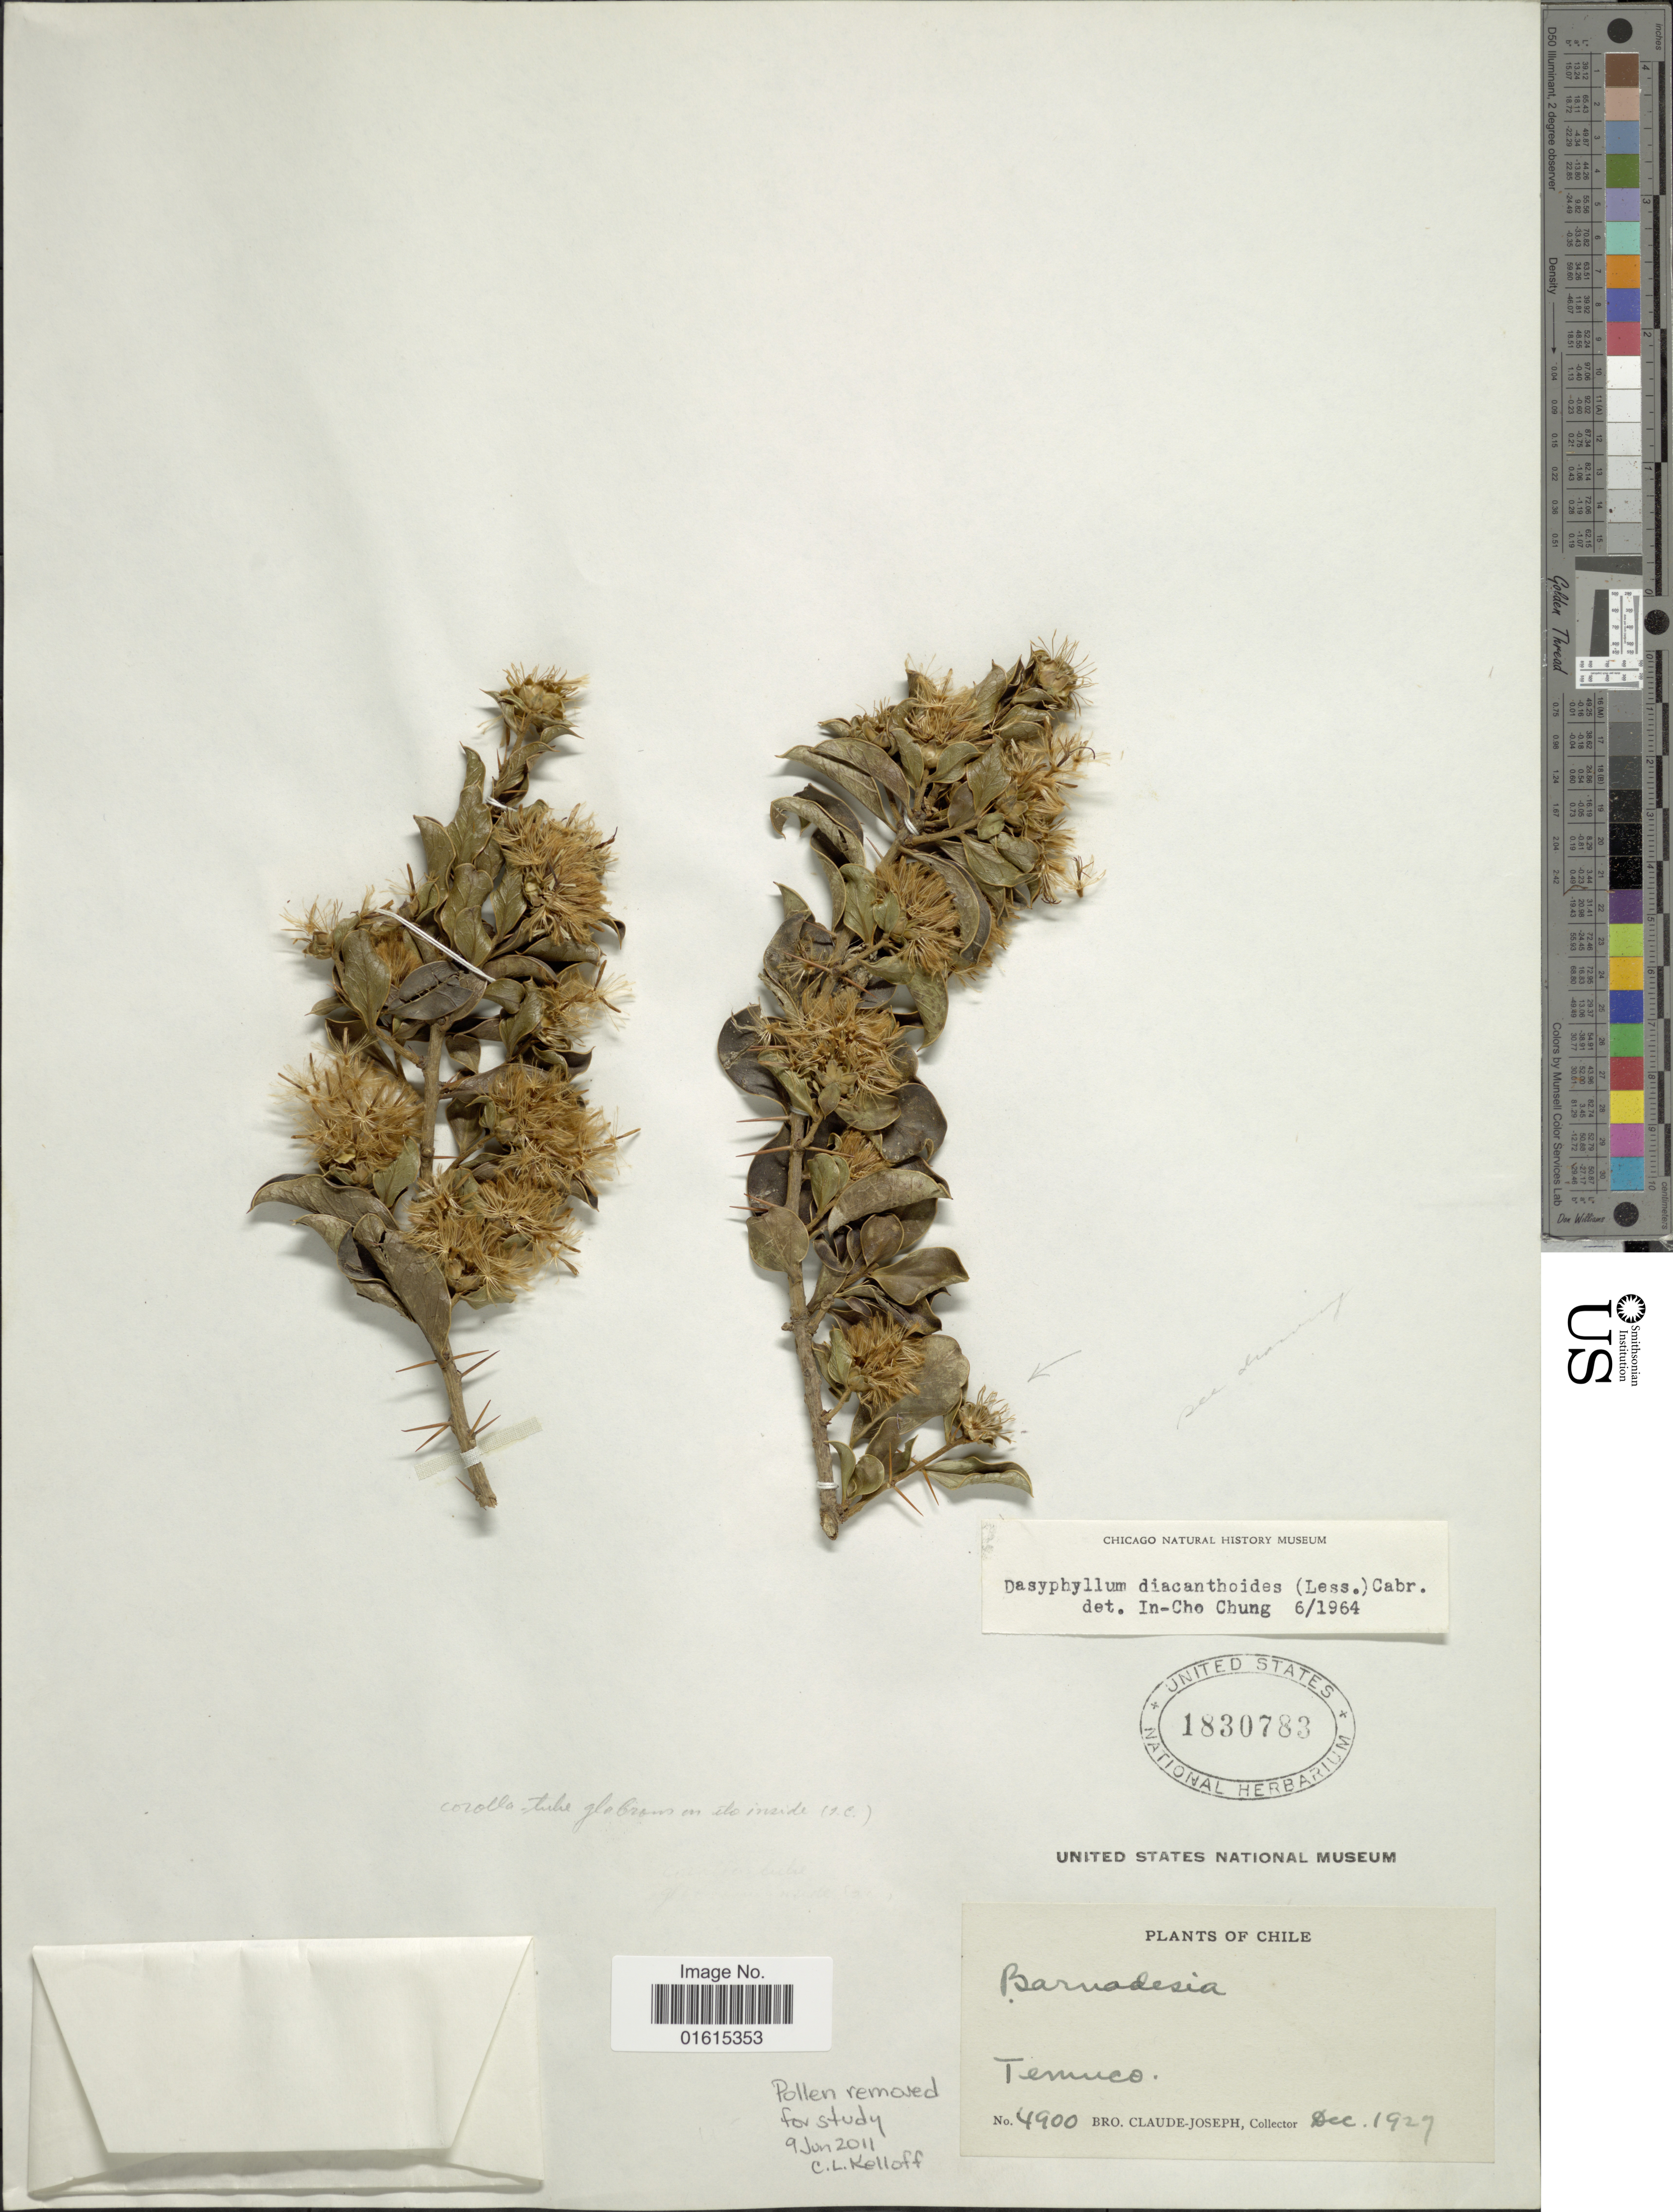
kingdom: Plantae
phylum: Tracheophyta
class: Magnoliopsida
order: Asterales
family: Asteraceae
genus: Dasyphyllum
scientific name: Dasyphyllum diacanthoides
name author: (Less.) Cabrera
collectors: Bro. Claude-Joseph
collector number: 4900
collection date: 1927-12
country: Chile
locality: Temuco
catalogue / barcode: US 1830783